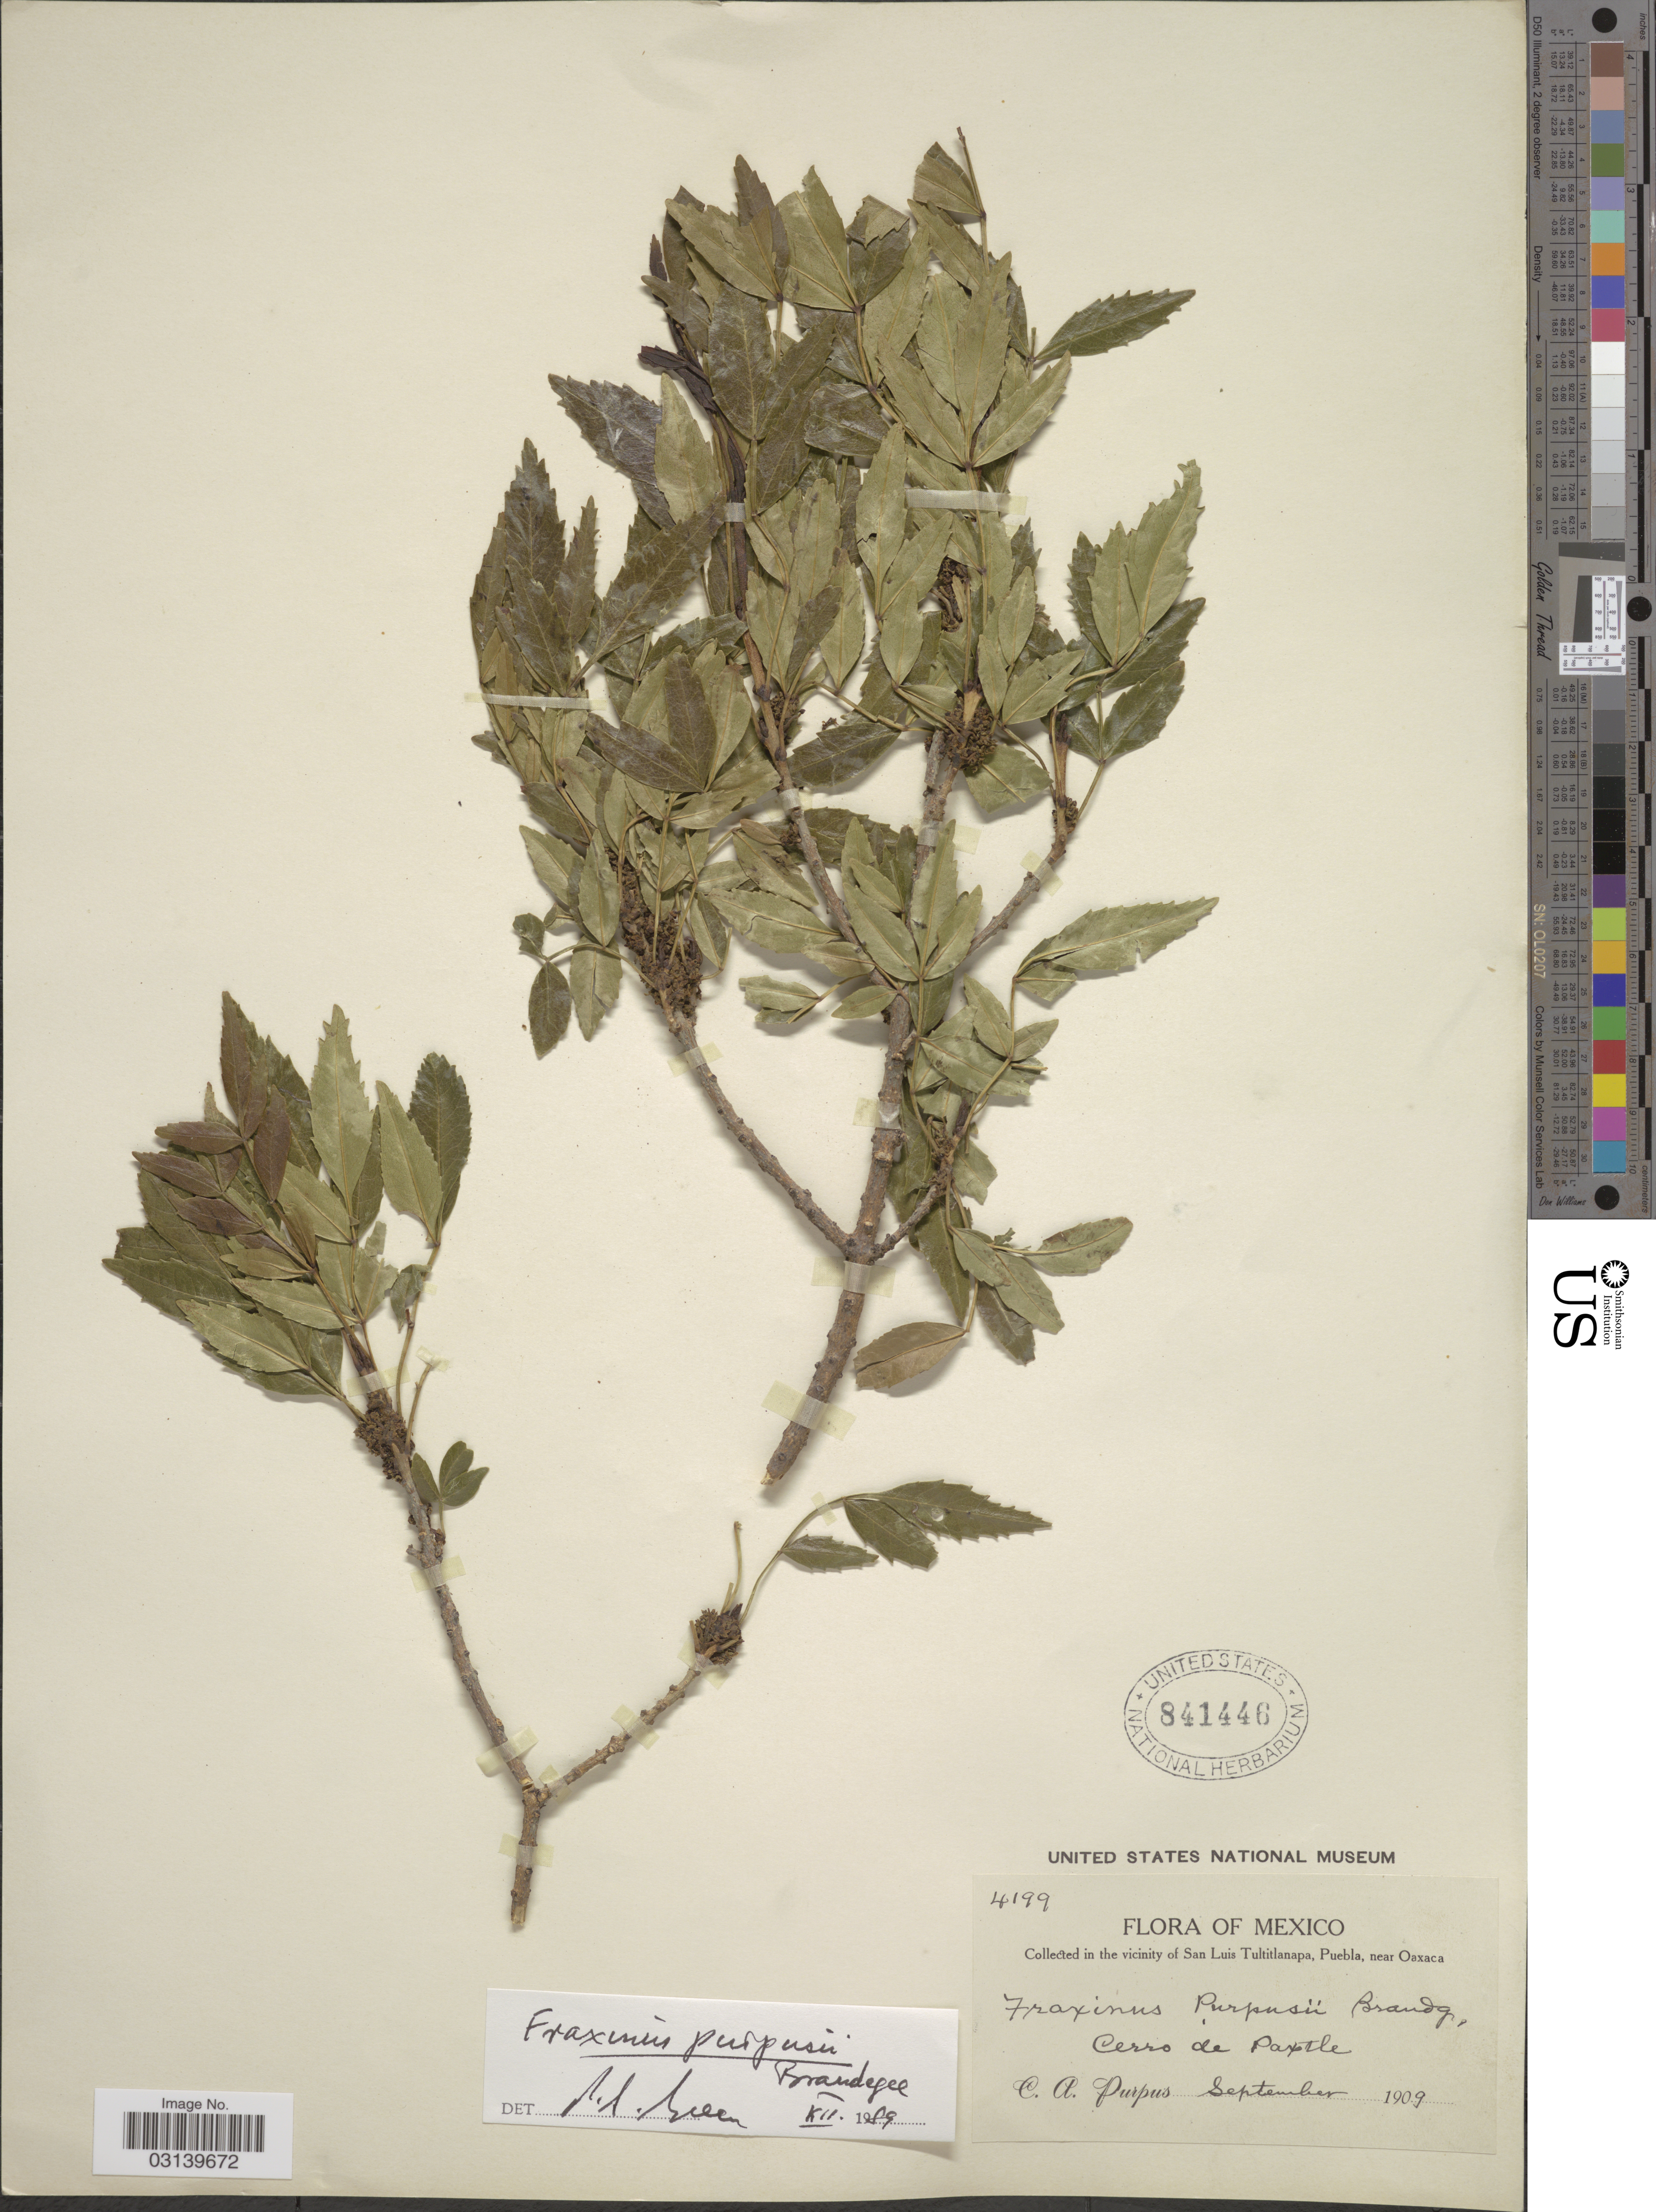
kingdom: Plantae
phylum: Tracheophyta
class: Magnoliopsida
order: Lamiales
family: Oleaceae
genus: Fraxinus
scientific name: Fraxinus purpusii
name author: Brandegee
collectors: C. A. Purpus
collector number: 4199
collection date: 1909-09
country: Mexico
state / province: Puebla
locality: In the vicinity of San Luis Tultitlanapa, Puebla, near Oaxaca. Cerro de Paxtle.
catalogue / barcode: US 841446